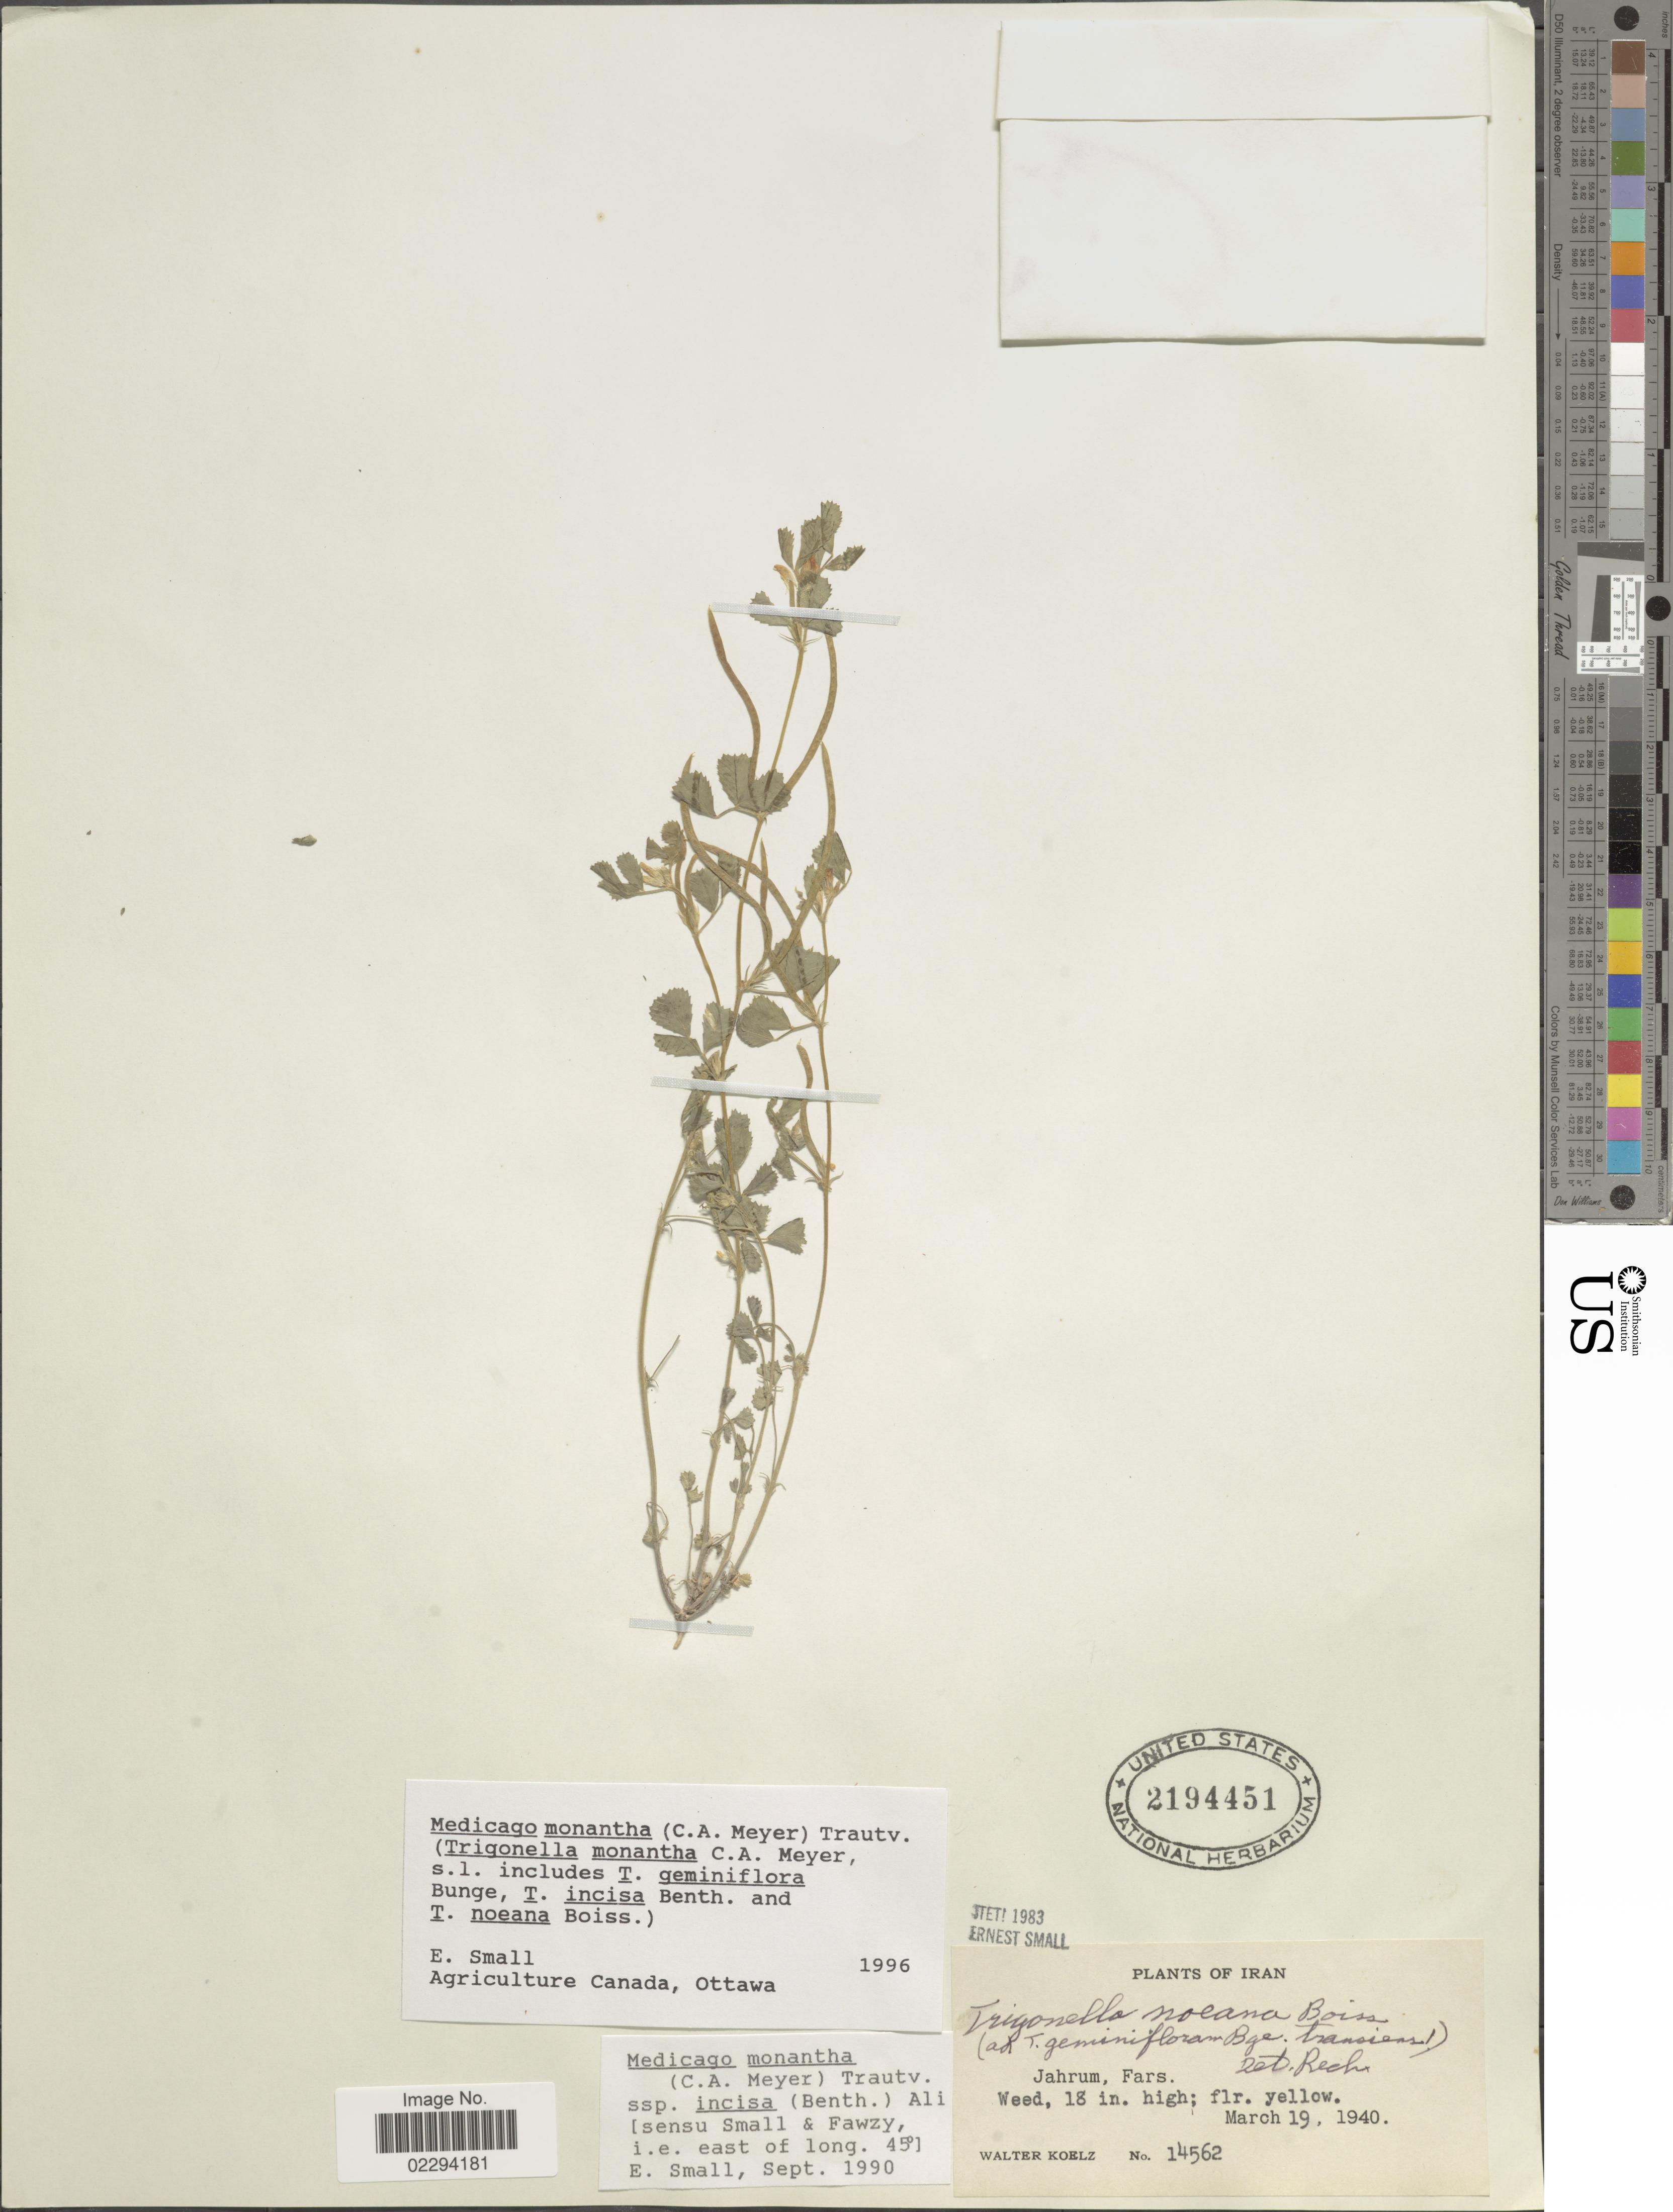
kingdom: Plantae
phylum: Tracheophyta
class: Magnoliopsida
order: Fabales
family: Fabaceae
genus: Medicago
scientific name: Medicago monantha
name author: (C.A. Mey.) Trautv.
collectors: W. N. Koelz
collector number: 14562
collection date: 1940-03-19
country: Iran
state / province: Fars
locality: Jahrum, Fars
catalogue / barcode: US 2194451